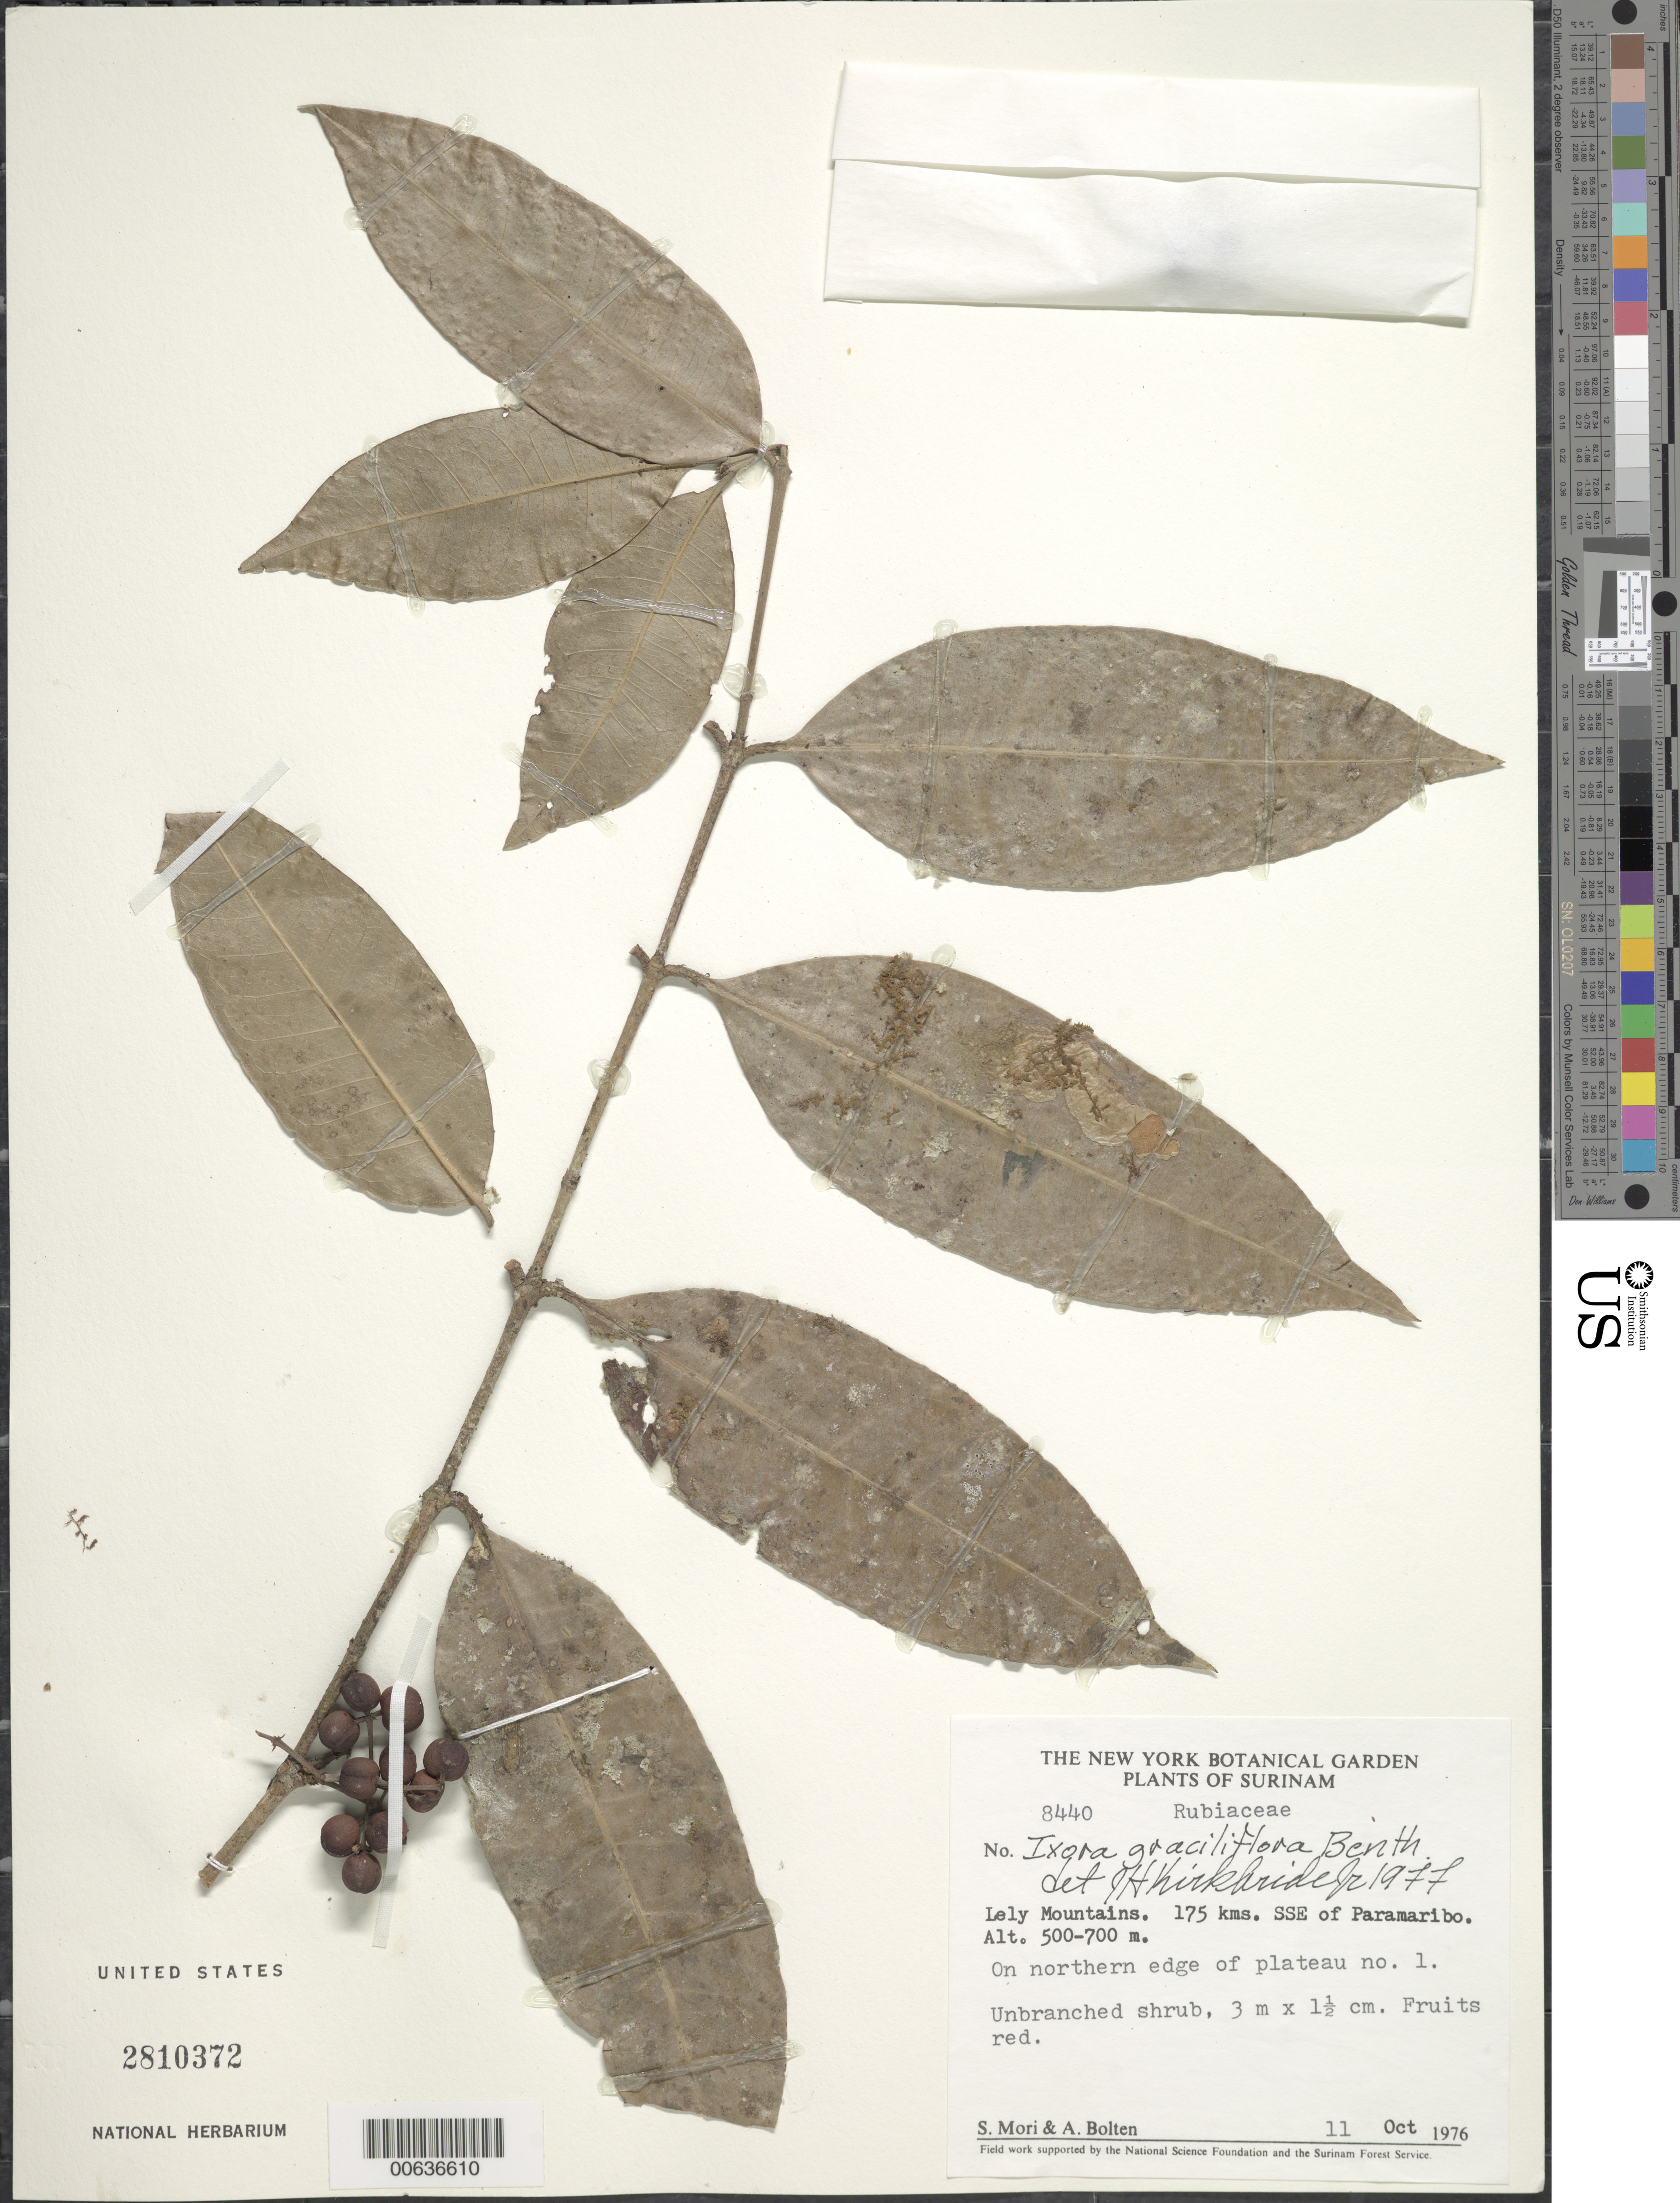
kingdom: Plantae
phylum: Tracheophyta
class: Magnoliopsida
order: Gentianales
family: Rubiaceae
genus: Ixora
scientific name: Ixora graciliflora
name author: Benth.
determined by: Kirkbride, J. H.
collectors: S. Mori & A. Bolten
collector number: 8440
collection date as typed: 11-Oct-76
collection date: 1976-10-11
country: Suriname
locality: Lely Mts., 175 km SSE of Paramaribo; northern edge of plateau no. 1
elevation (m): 500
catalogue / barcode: US 2810372